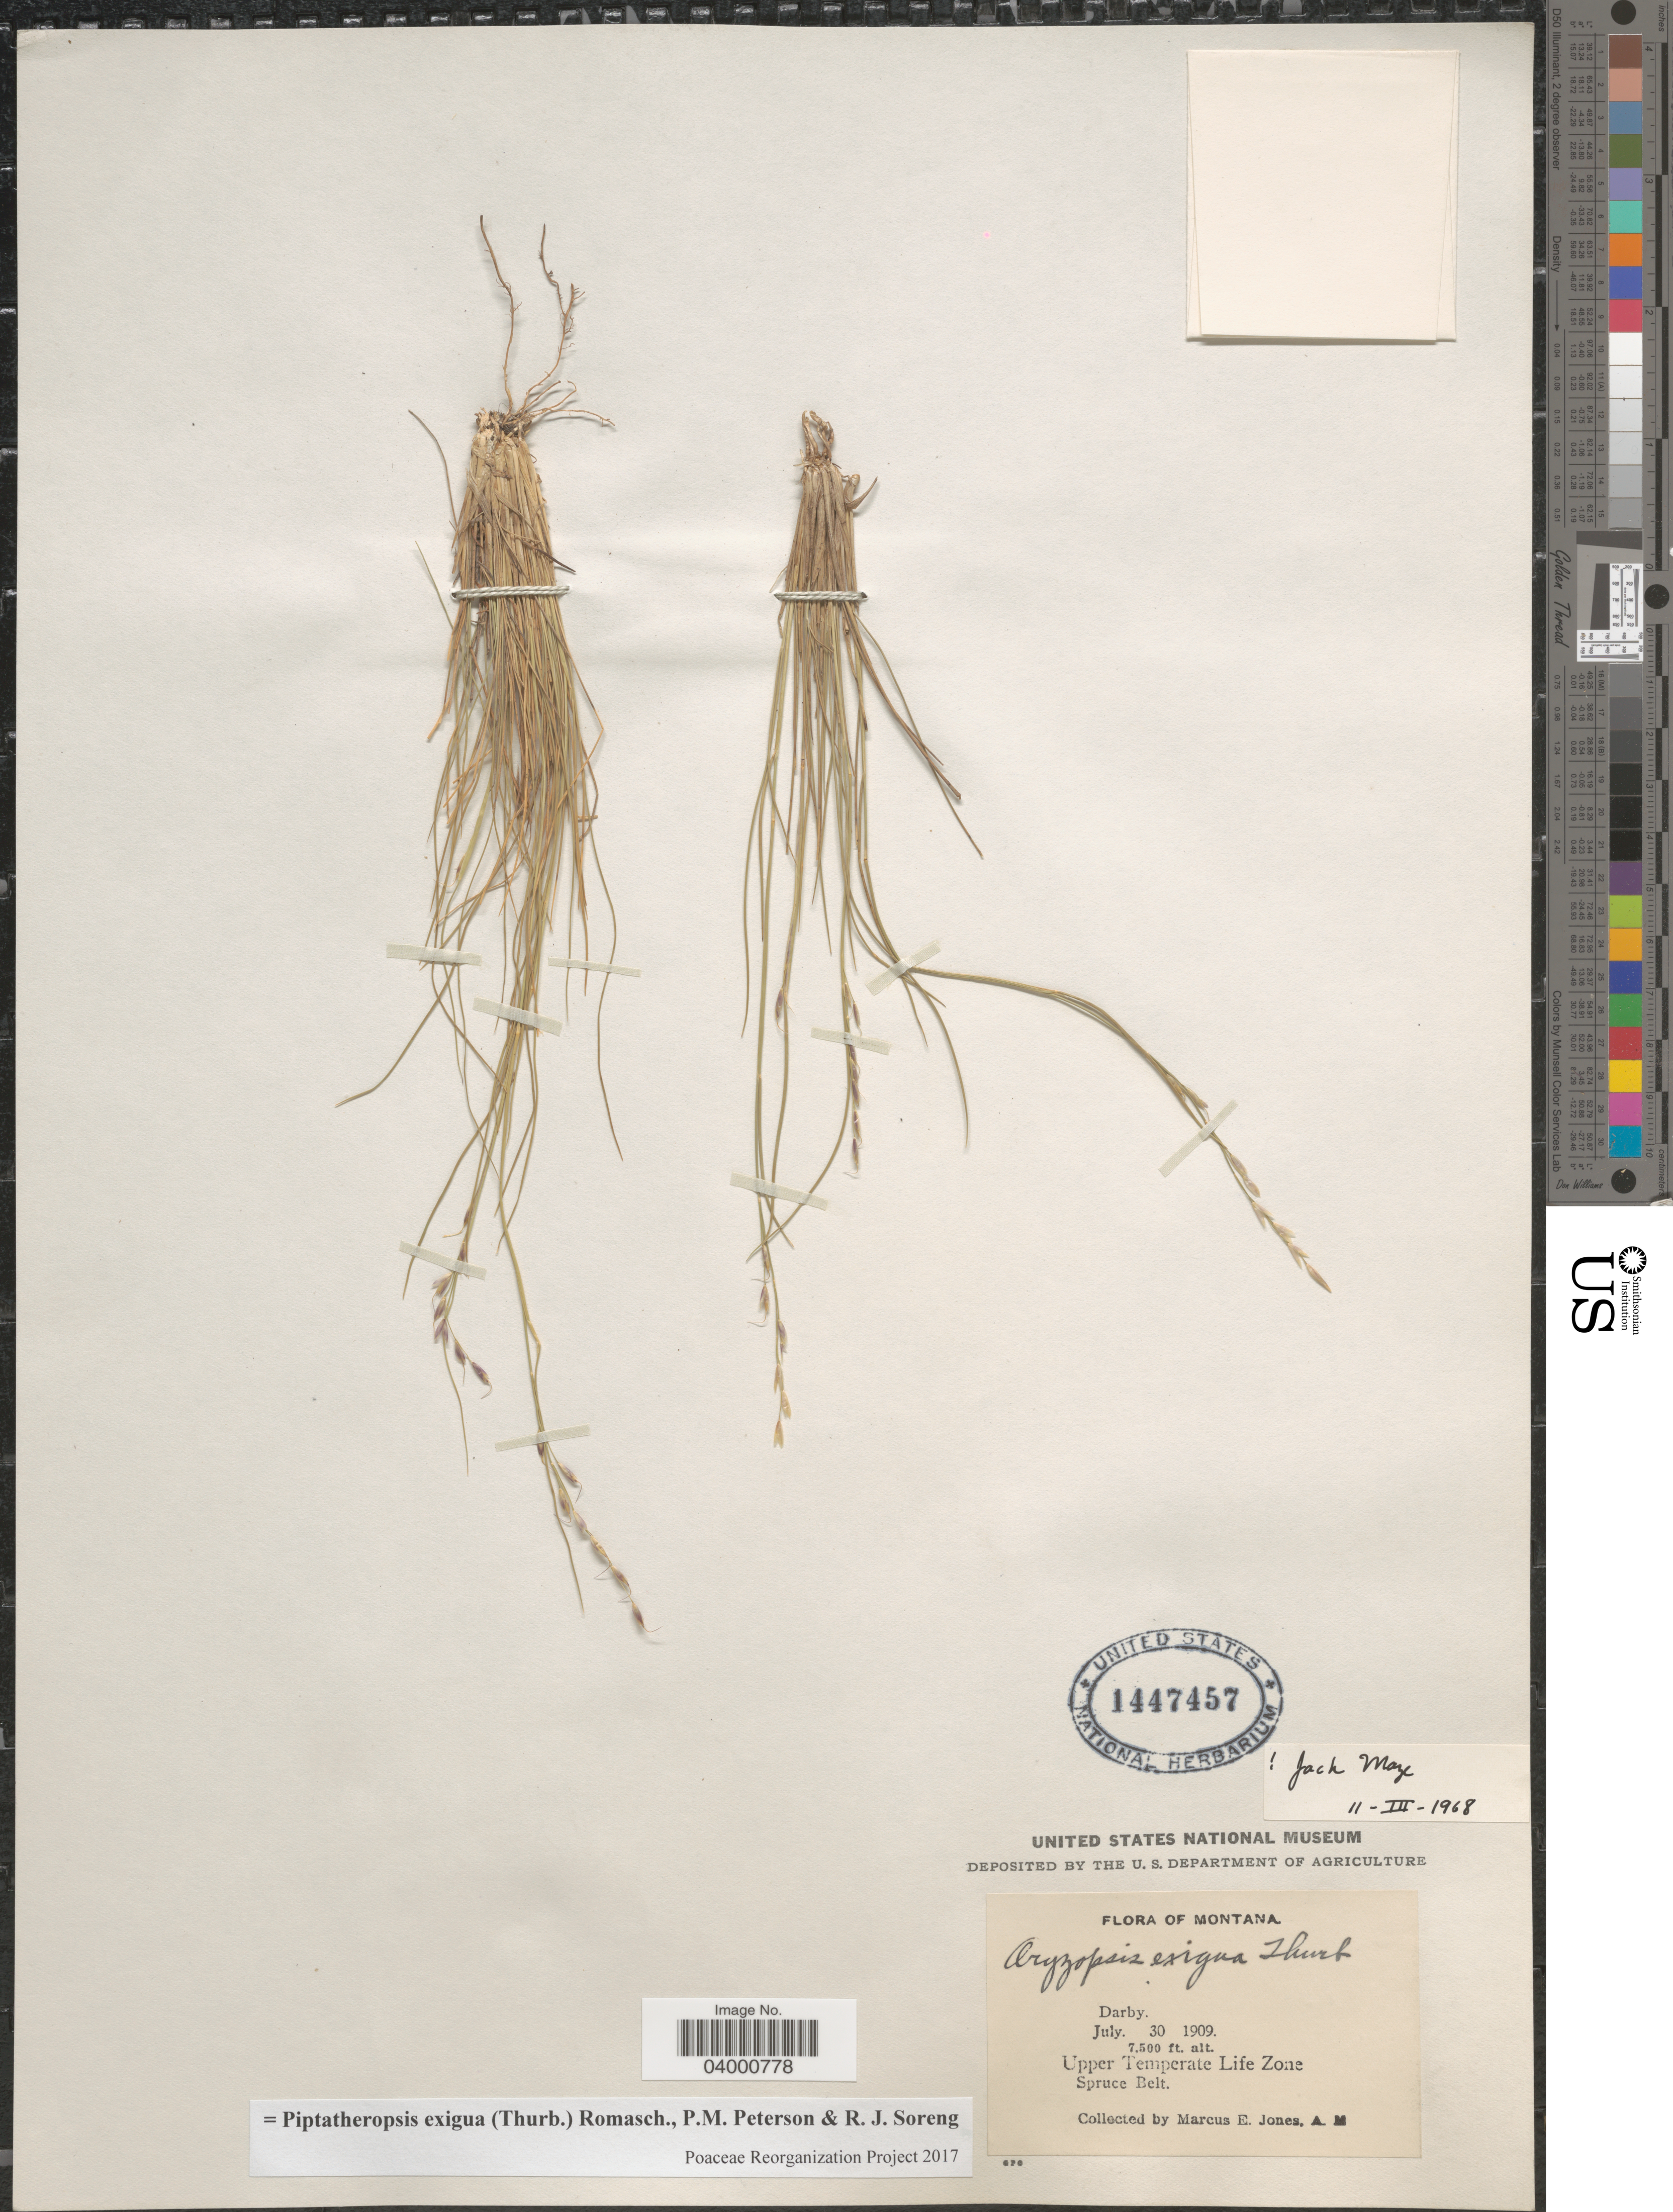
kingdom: Plantae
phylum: Tracheophyta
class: Liliopsida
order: Poales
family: Poaceae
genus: Piptatheropsis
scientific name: Piptatheropsis exigua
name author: (Thurb.) Romasch. et al.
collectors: M. E. Jones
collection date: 1909-07-30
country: United States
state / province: Montana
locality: Darby. Upper Temperate Life Zone. Spruce Belt.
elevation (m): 2286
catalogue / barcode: US 1447457